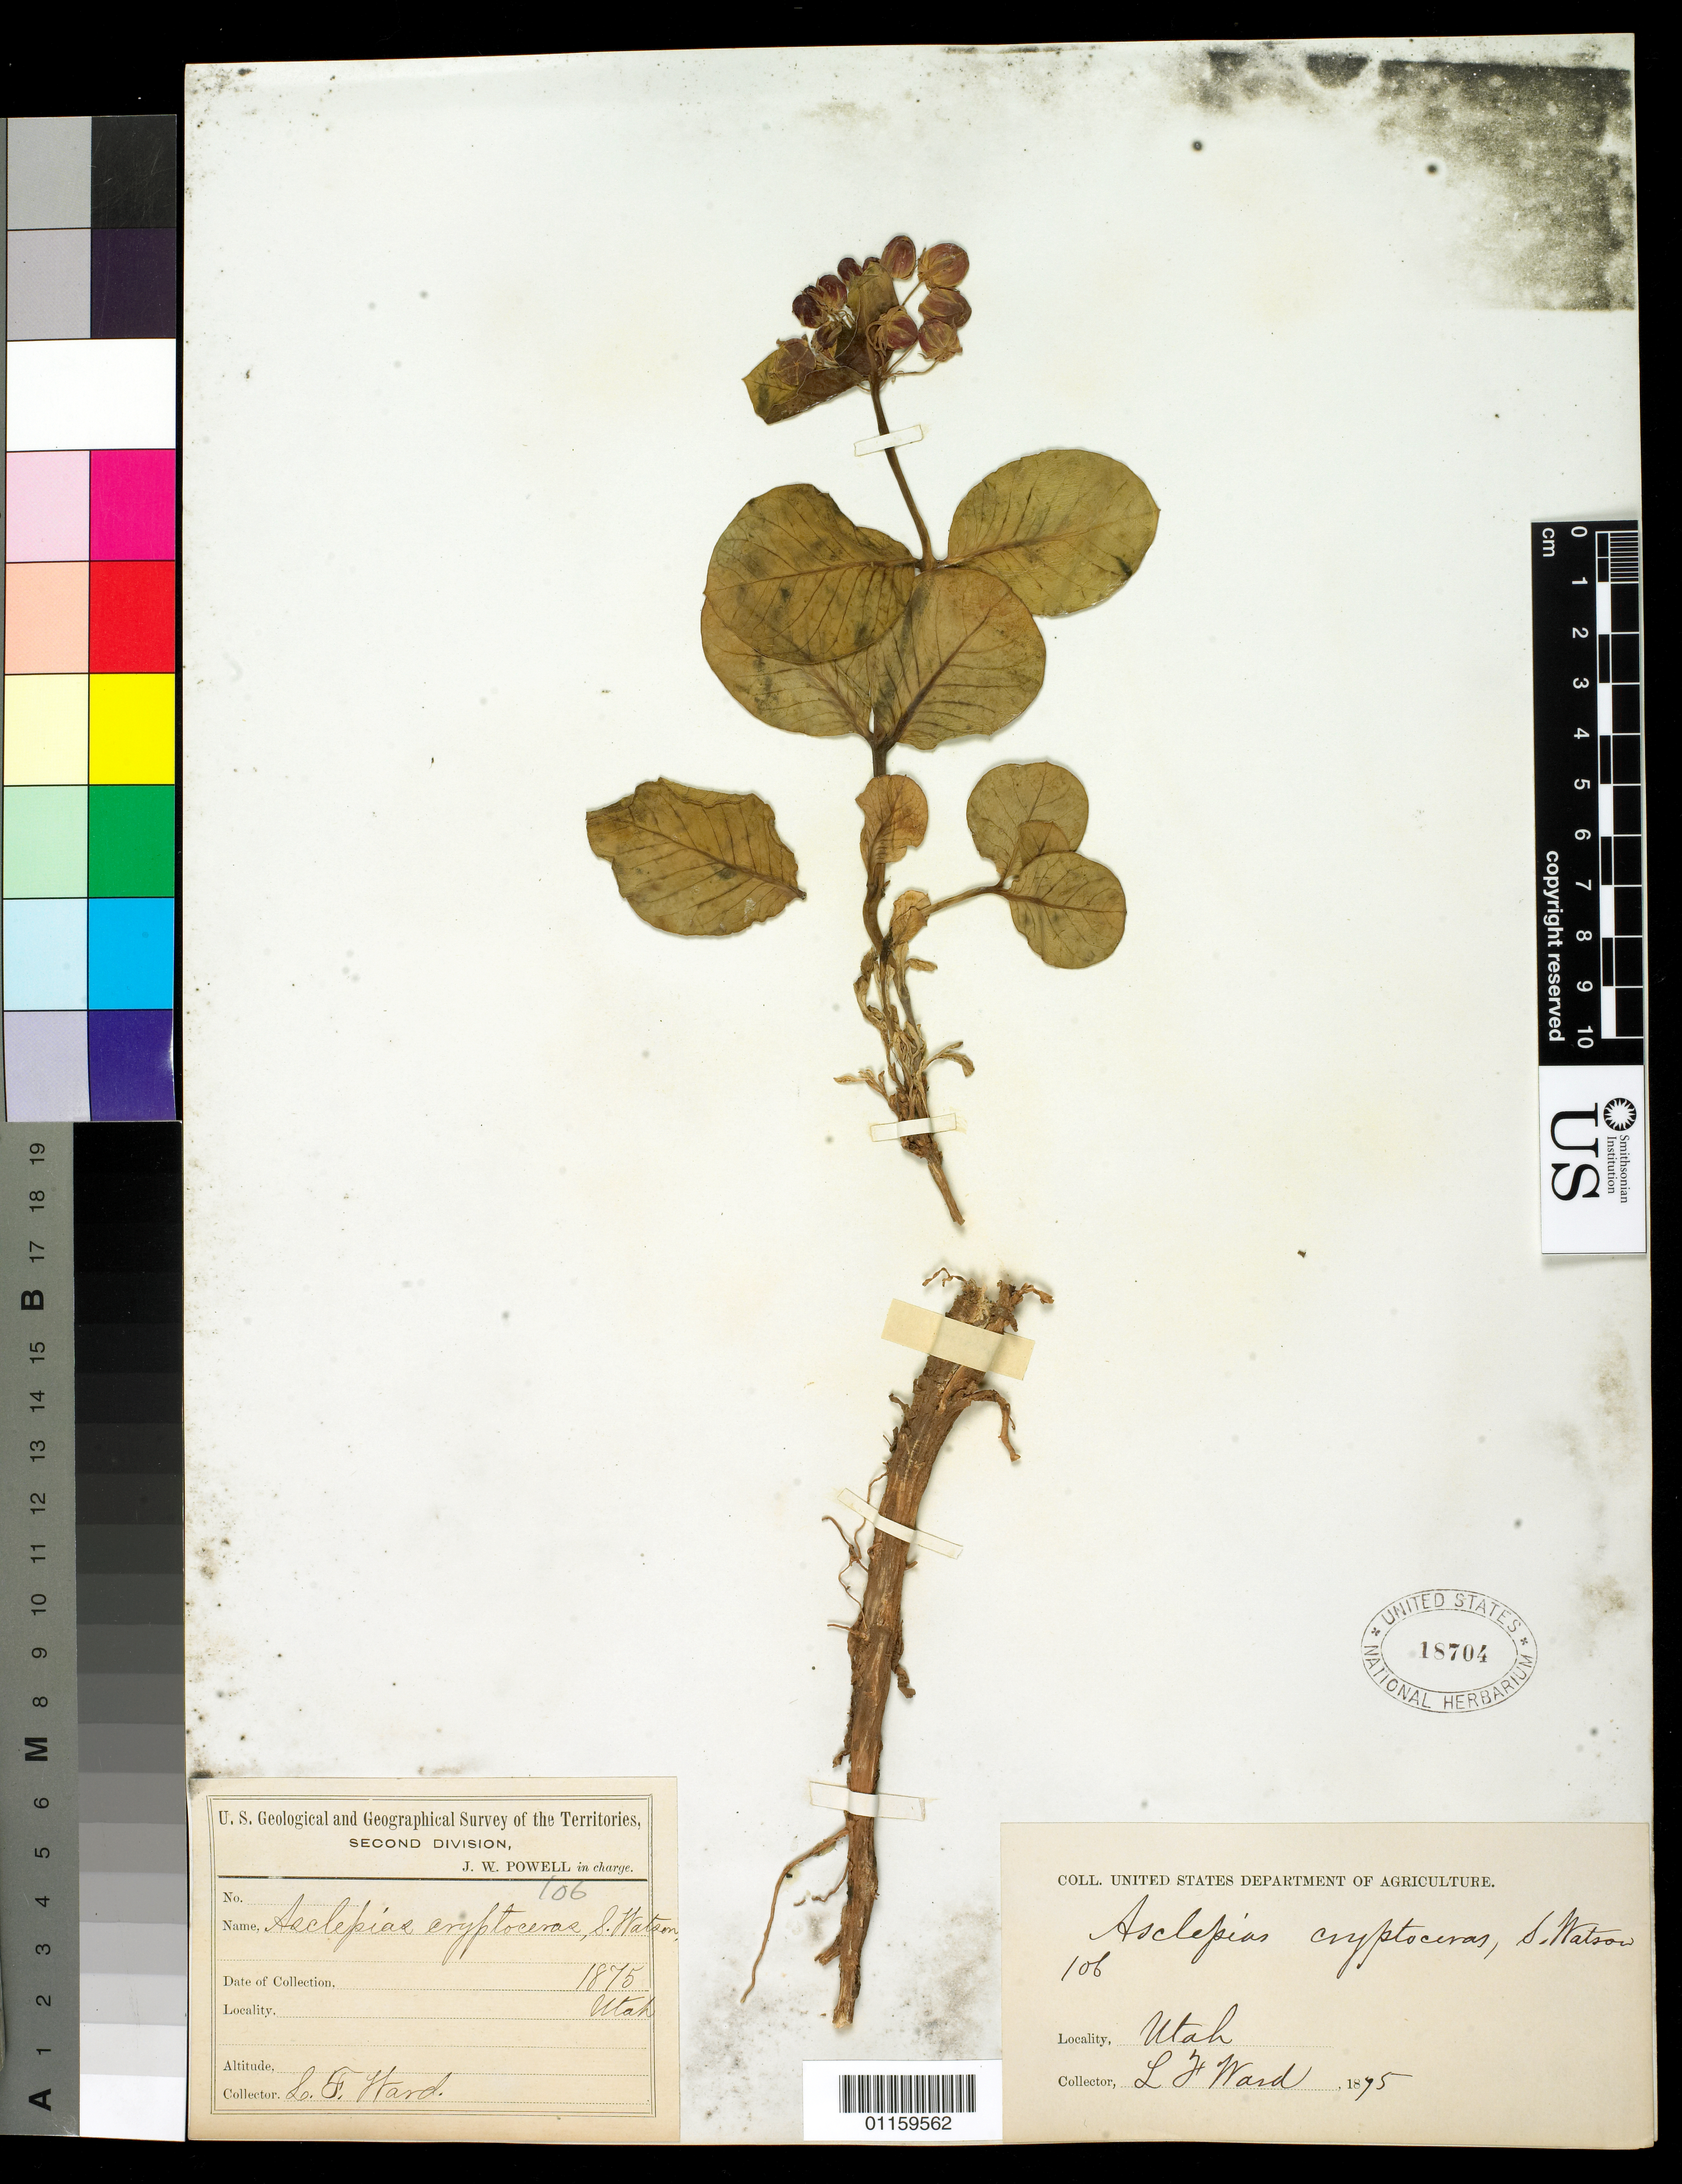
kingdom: Plantae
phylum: Tracheophyta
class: Magnoliopsida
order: Gentianales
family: Apocynaceae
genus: Asclepias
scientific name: Asclepias cryptoceras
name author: S. Watson in C. King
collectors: L. F. Ward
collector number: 106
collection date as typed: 1875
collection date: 1875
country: United States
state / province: Utah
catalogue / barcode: US 18704